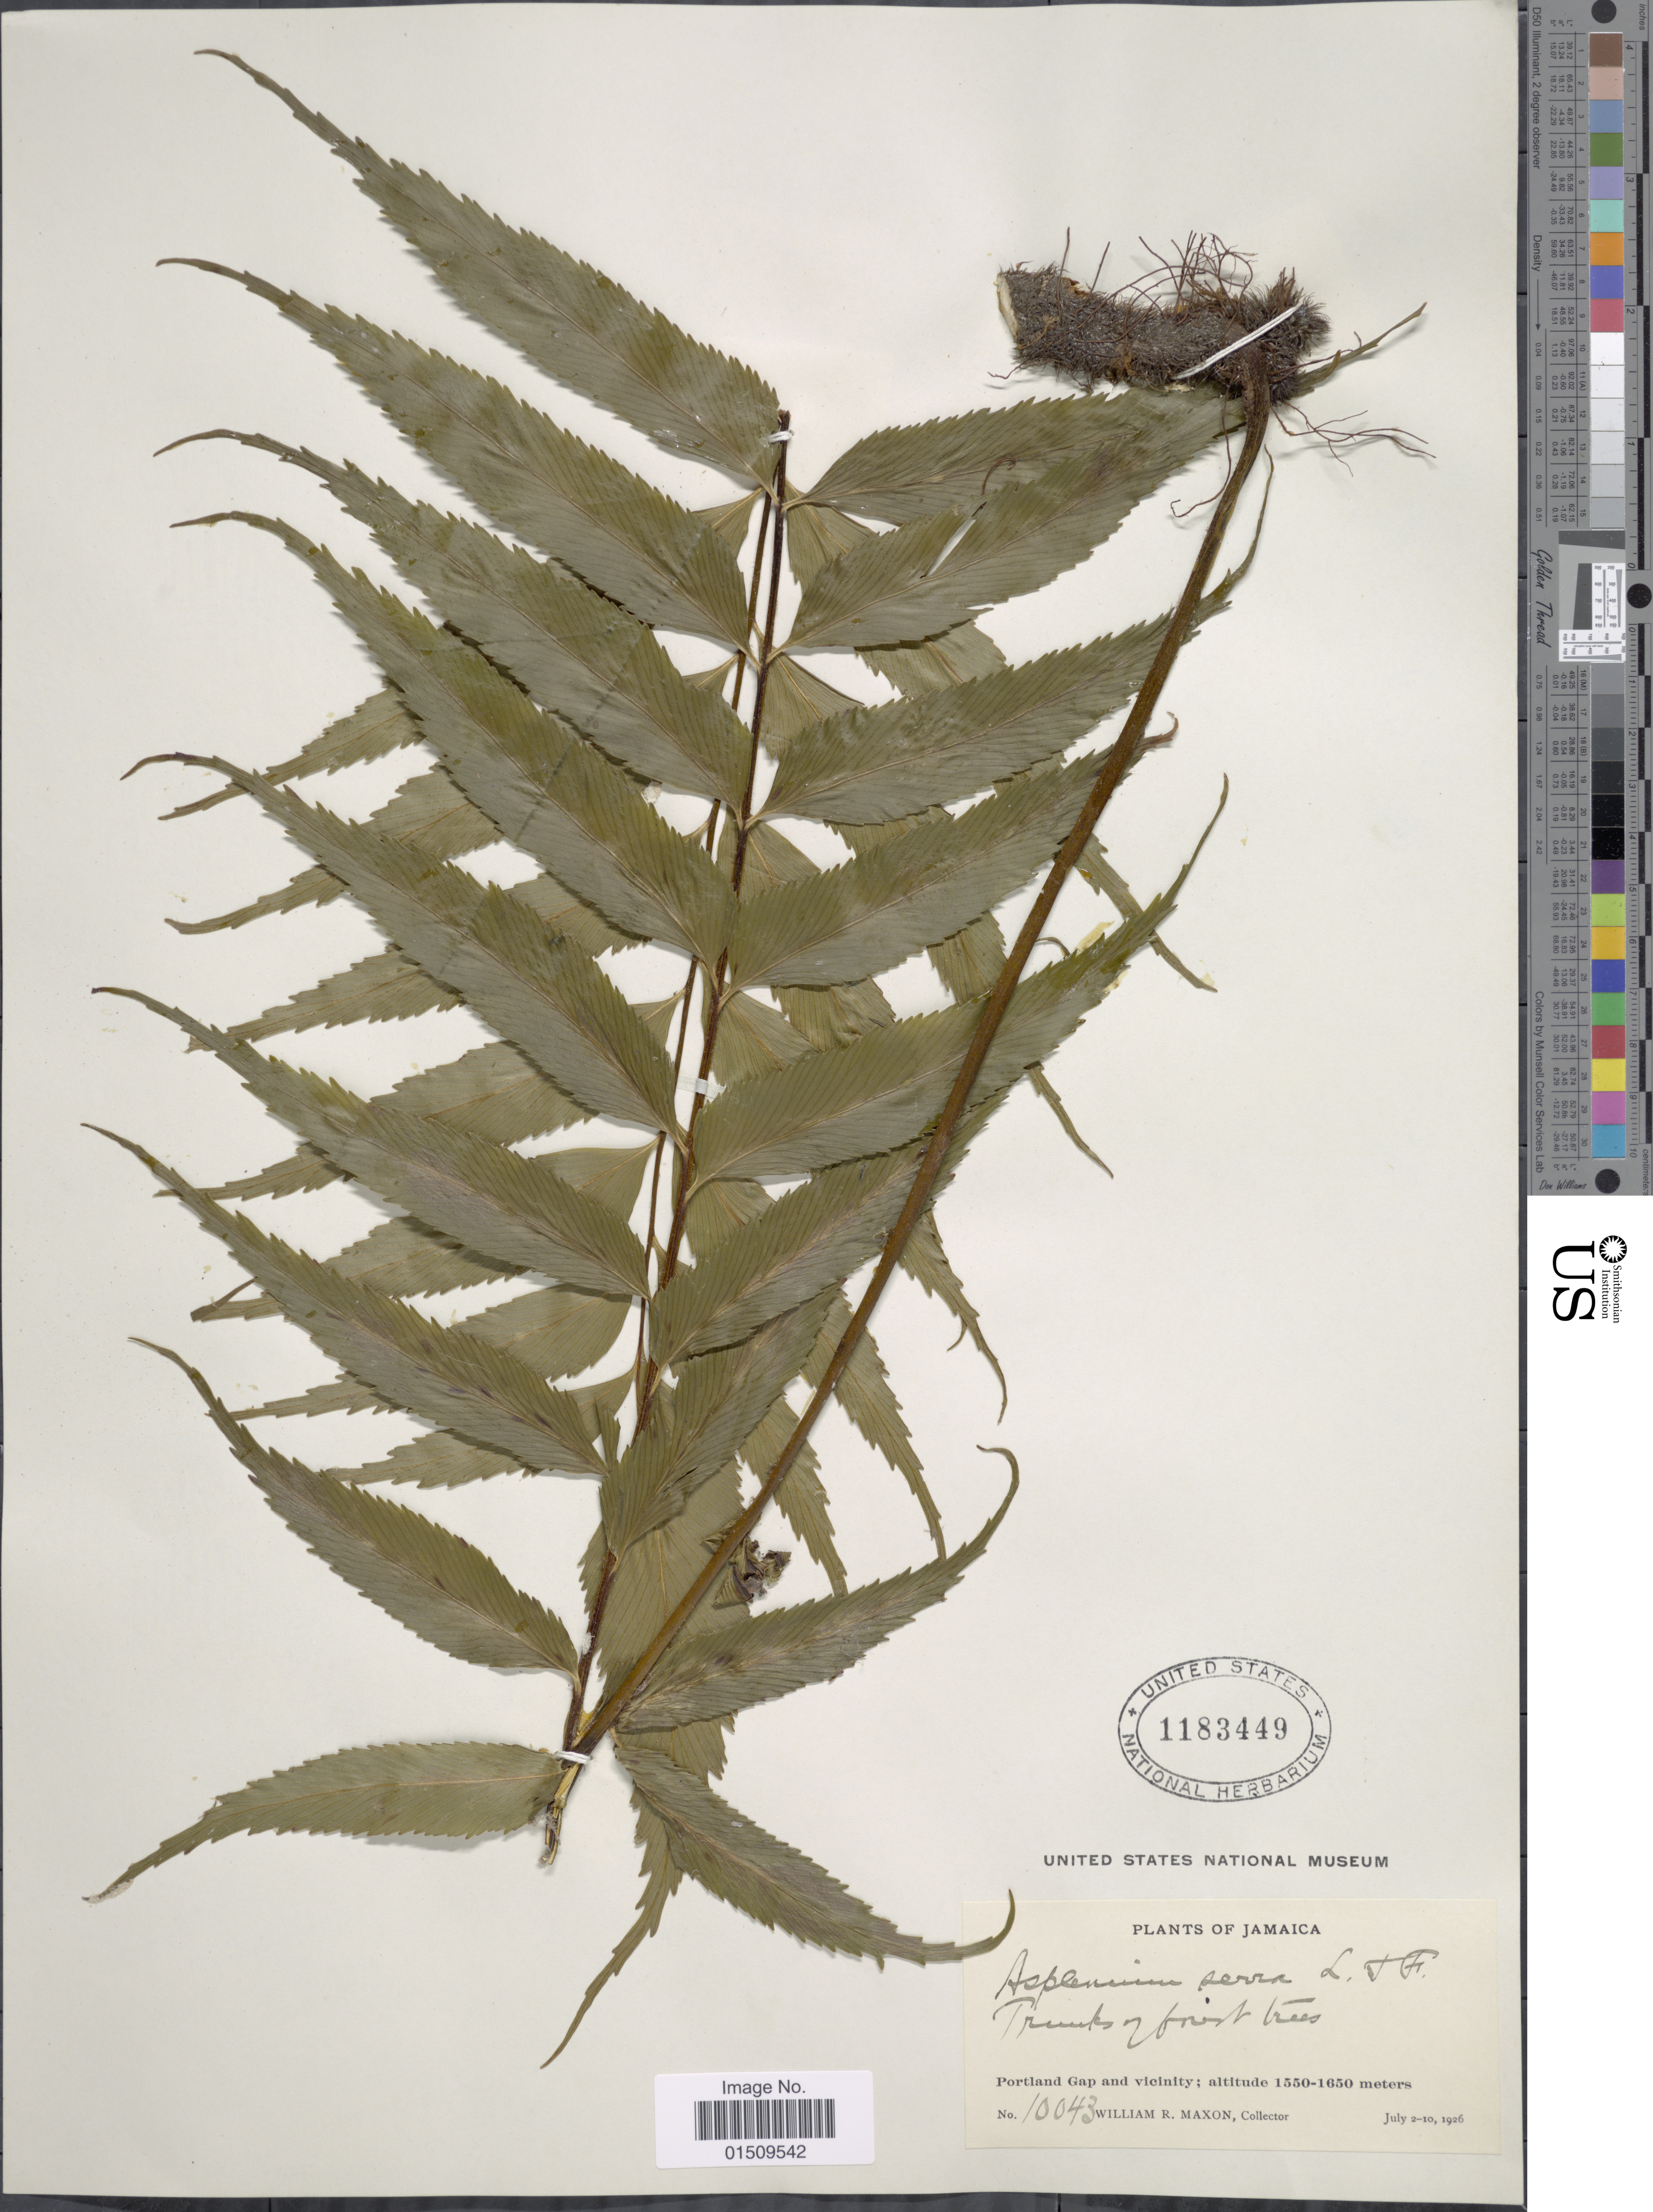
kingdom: Plantae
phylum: Tracheophyta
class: Polypodiopsida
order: Polypodiales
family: Aspleniaceae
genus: Asplenium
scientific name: Asplenium serra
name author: Langsd. & Fisch.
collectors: W. R. Maxon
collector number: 10043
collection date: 1926-07-02/1926-07-10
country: Jamaica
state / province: Portland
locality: Jamaica, Portland Gap and Vicinity.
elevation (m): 1550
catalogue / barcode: US 1183449